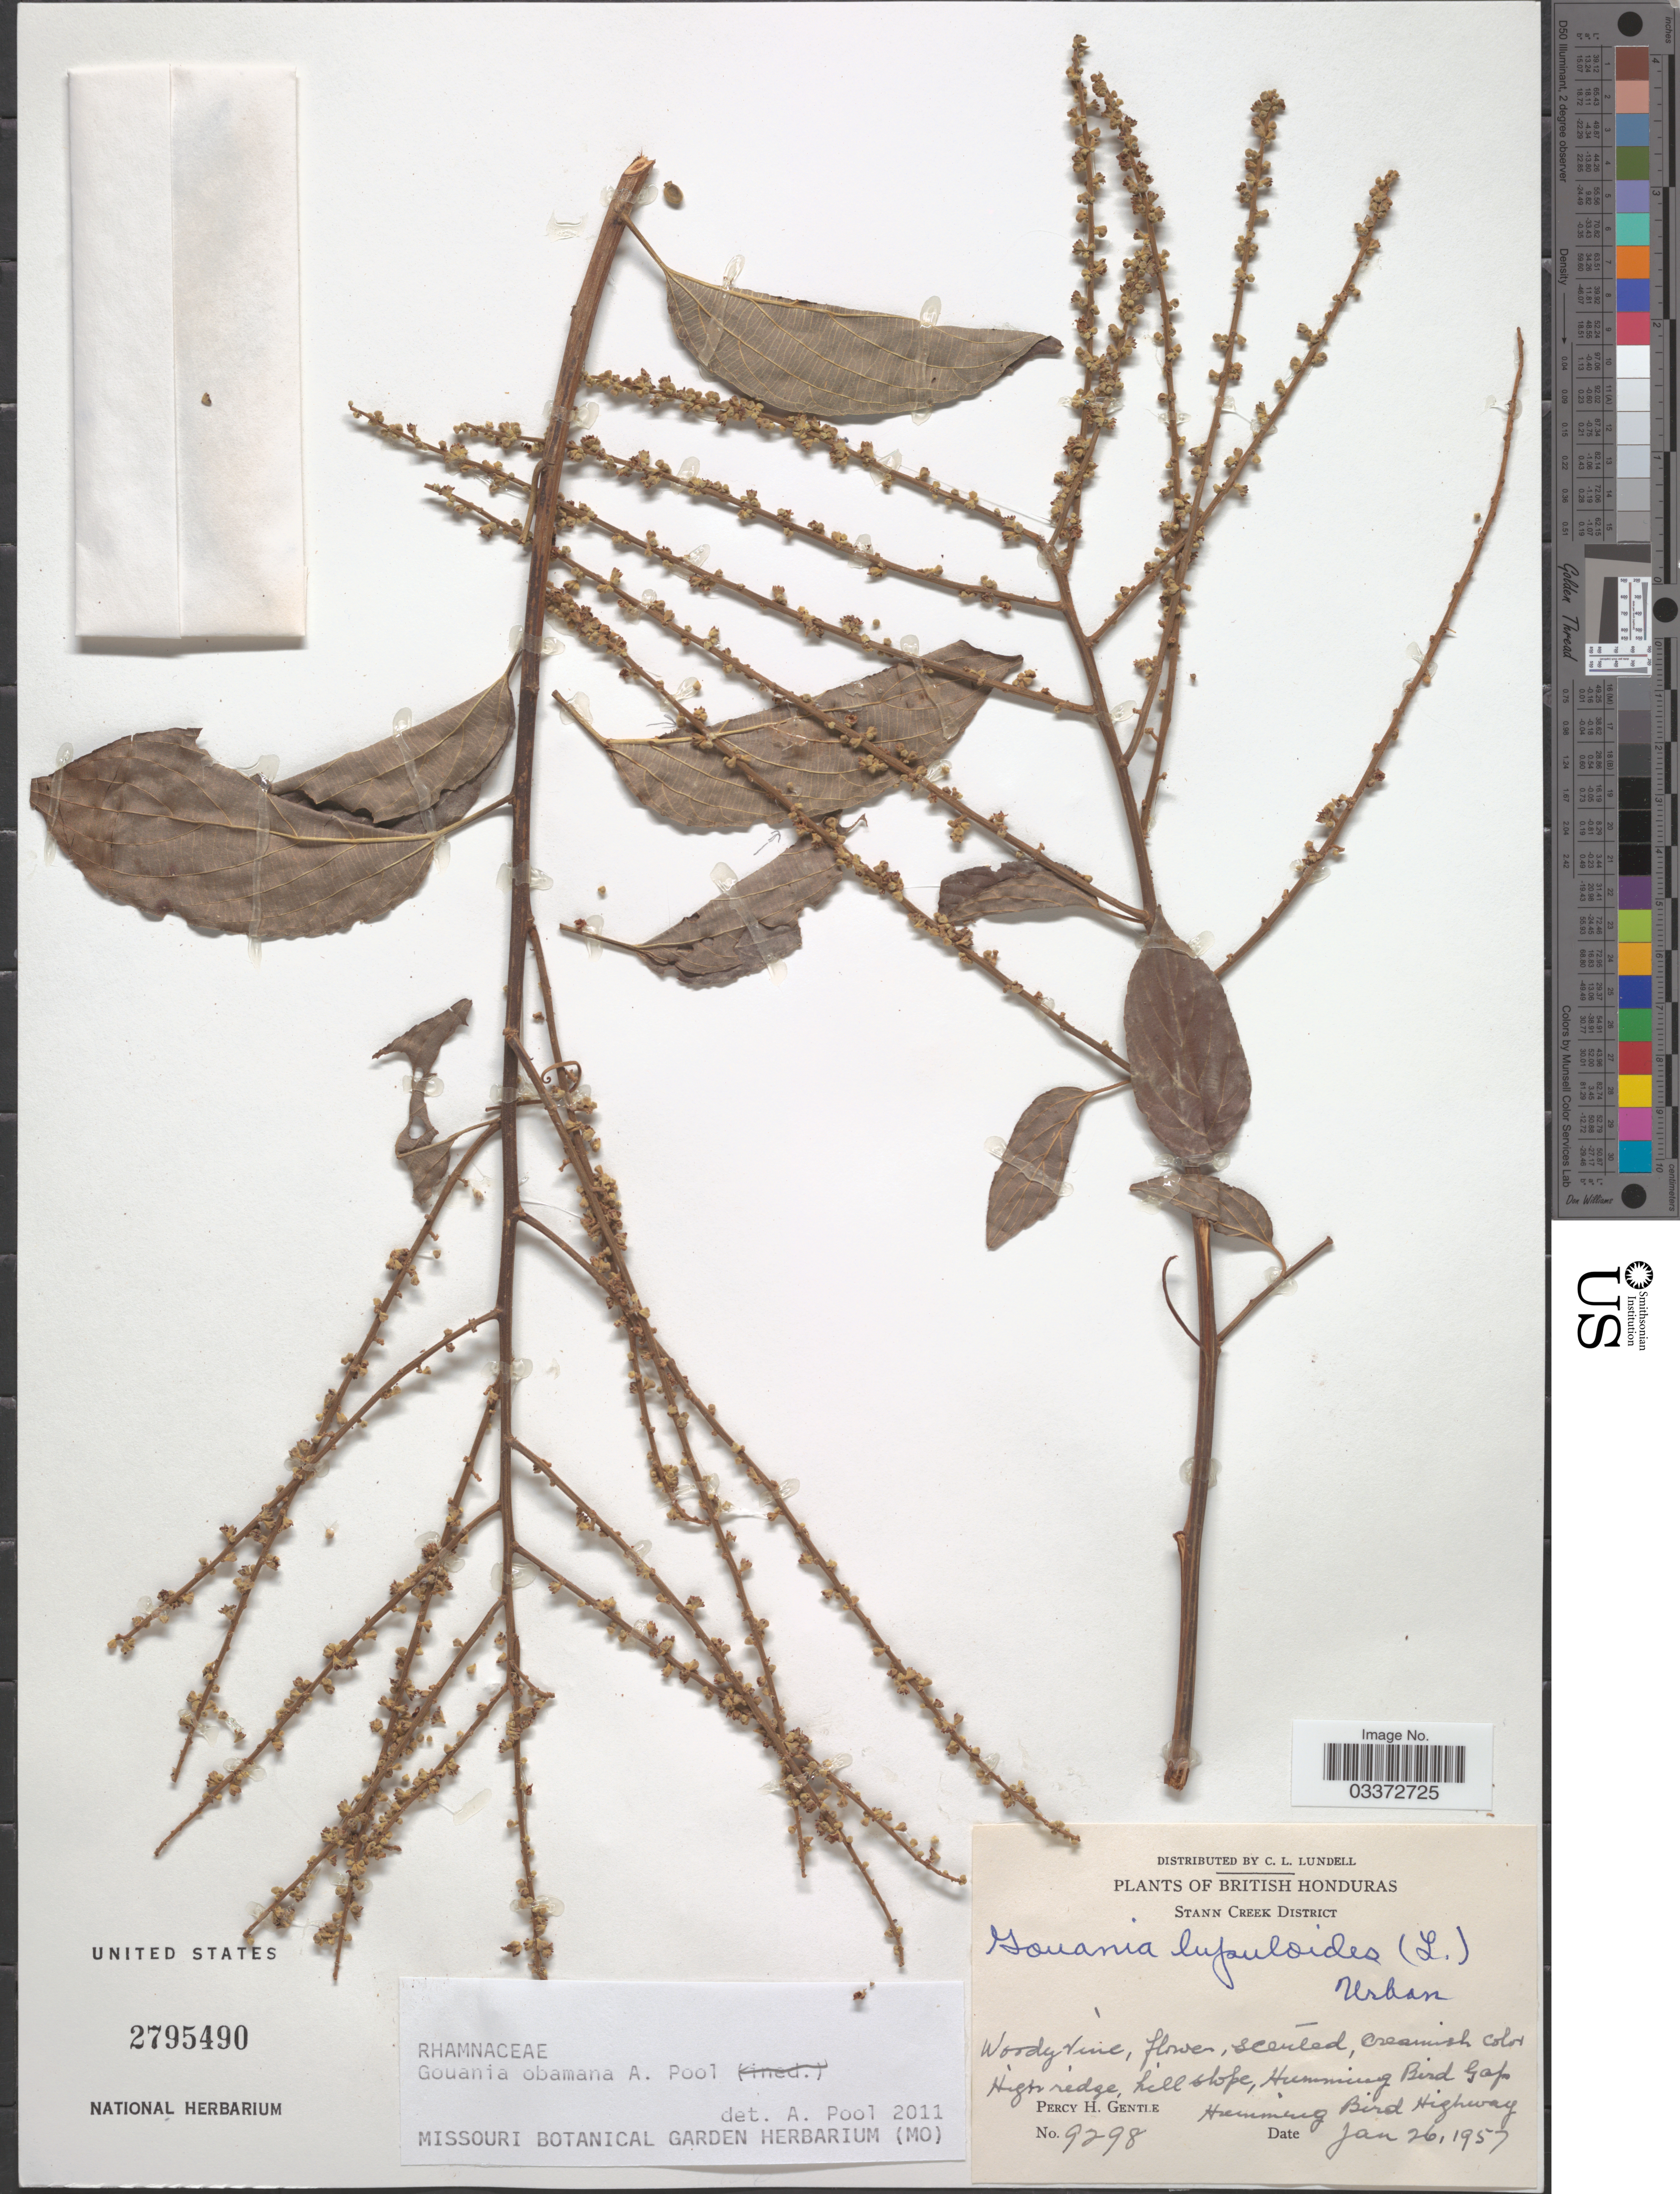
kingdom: Plantae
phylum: Tracheophyta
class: Magnoliopsida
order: Rosales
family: Rhamnaceae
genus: Gouania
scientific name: Gouania obamana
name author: A. Pool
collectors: P. H. Gentle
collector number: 9298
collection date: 1957-01-26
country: Belize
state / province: Stann Creek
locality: British Honduras. Stann Creek District. Humming Bird Gap. Humming Bird Highway.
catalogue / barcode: US 2795490